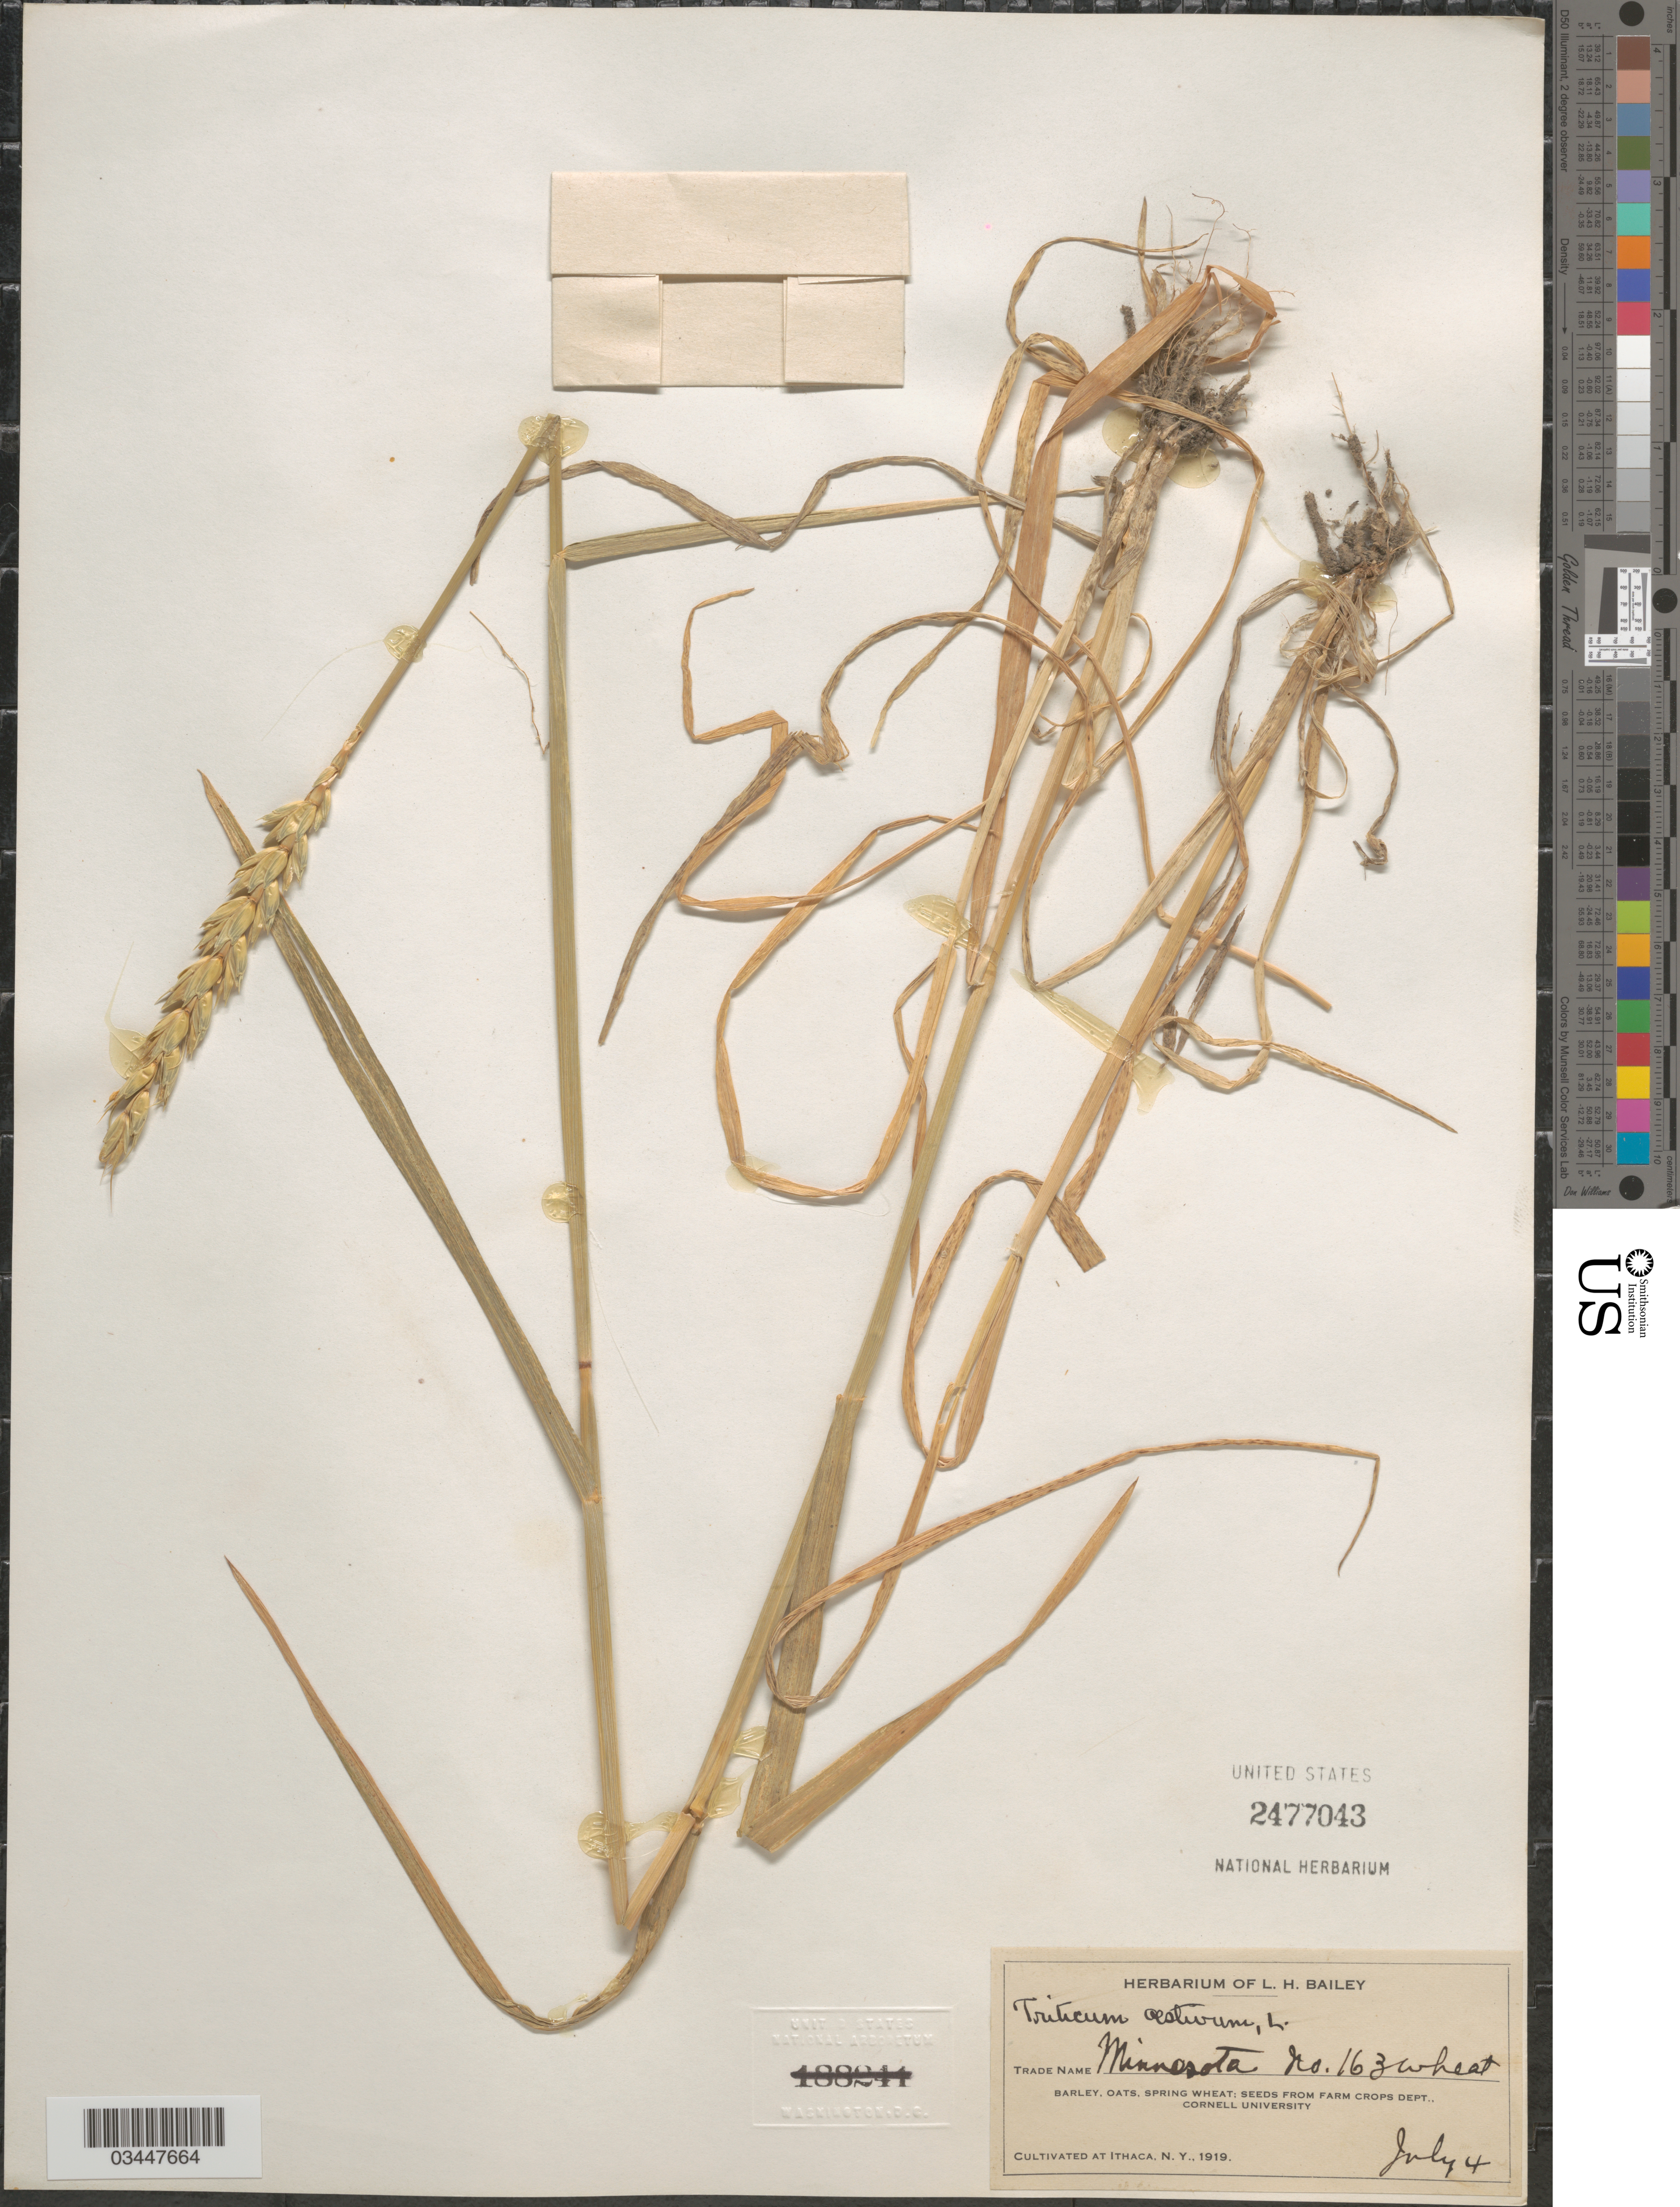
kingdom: Plantae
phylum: Tracheophyta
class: Liliopsida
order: Poales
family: Poaceae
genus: Triticum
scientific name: Triticum aestivum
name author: L.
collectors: ex herb. L. H. Bailey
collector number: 163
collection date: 1919-07-04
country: United States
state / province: New York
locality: At Ithaca.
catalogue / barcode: US 2477043